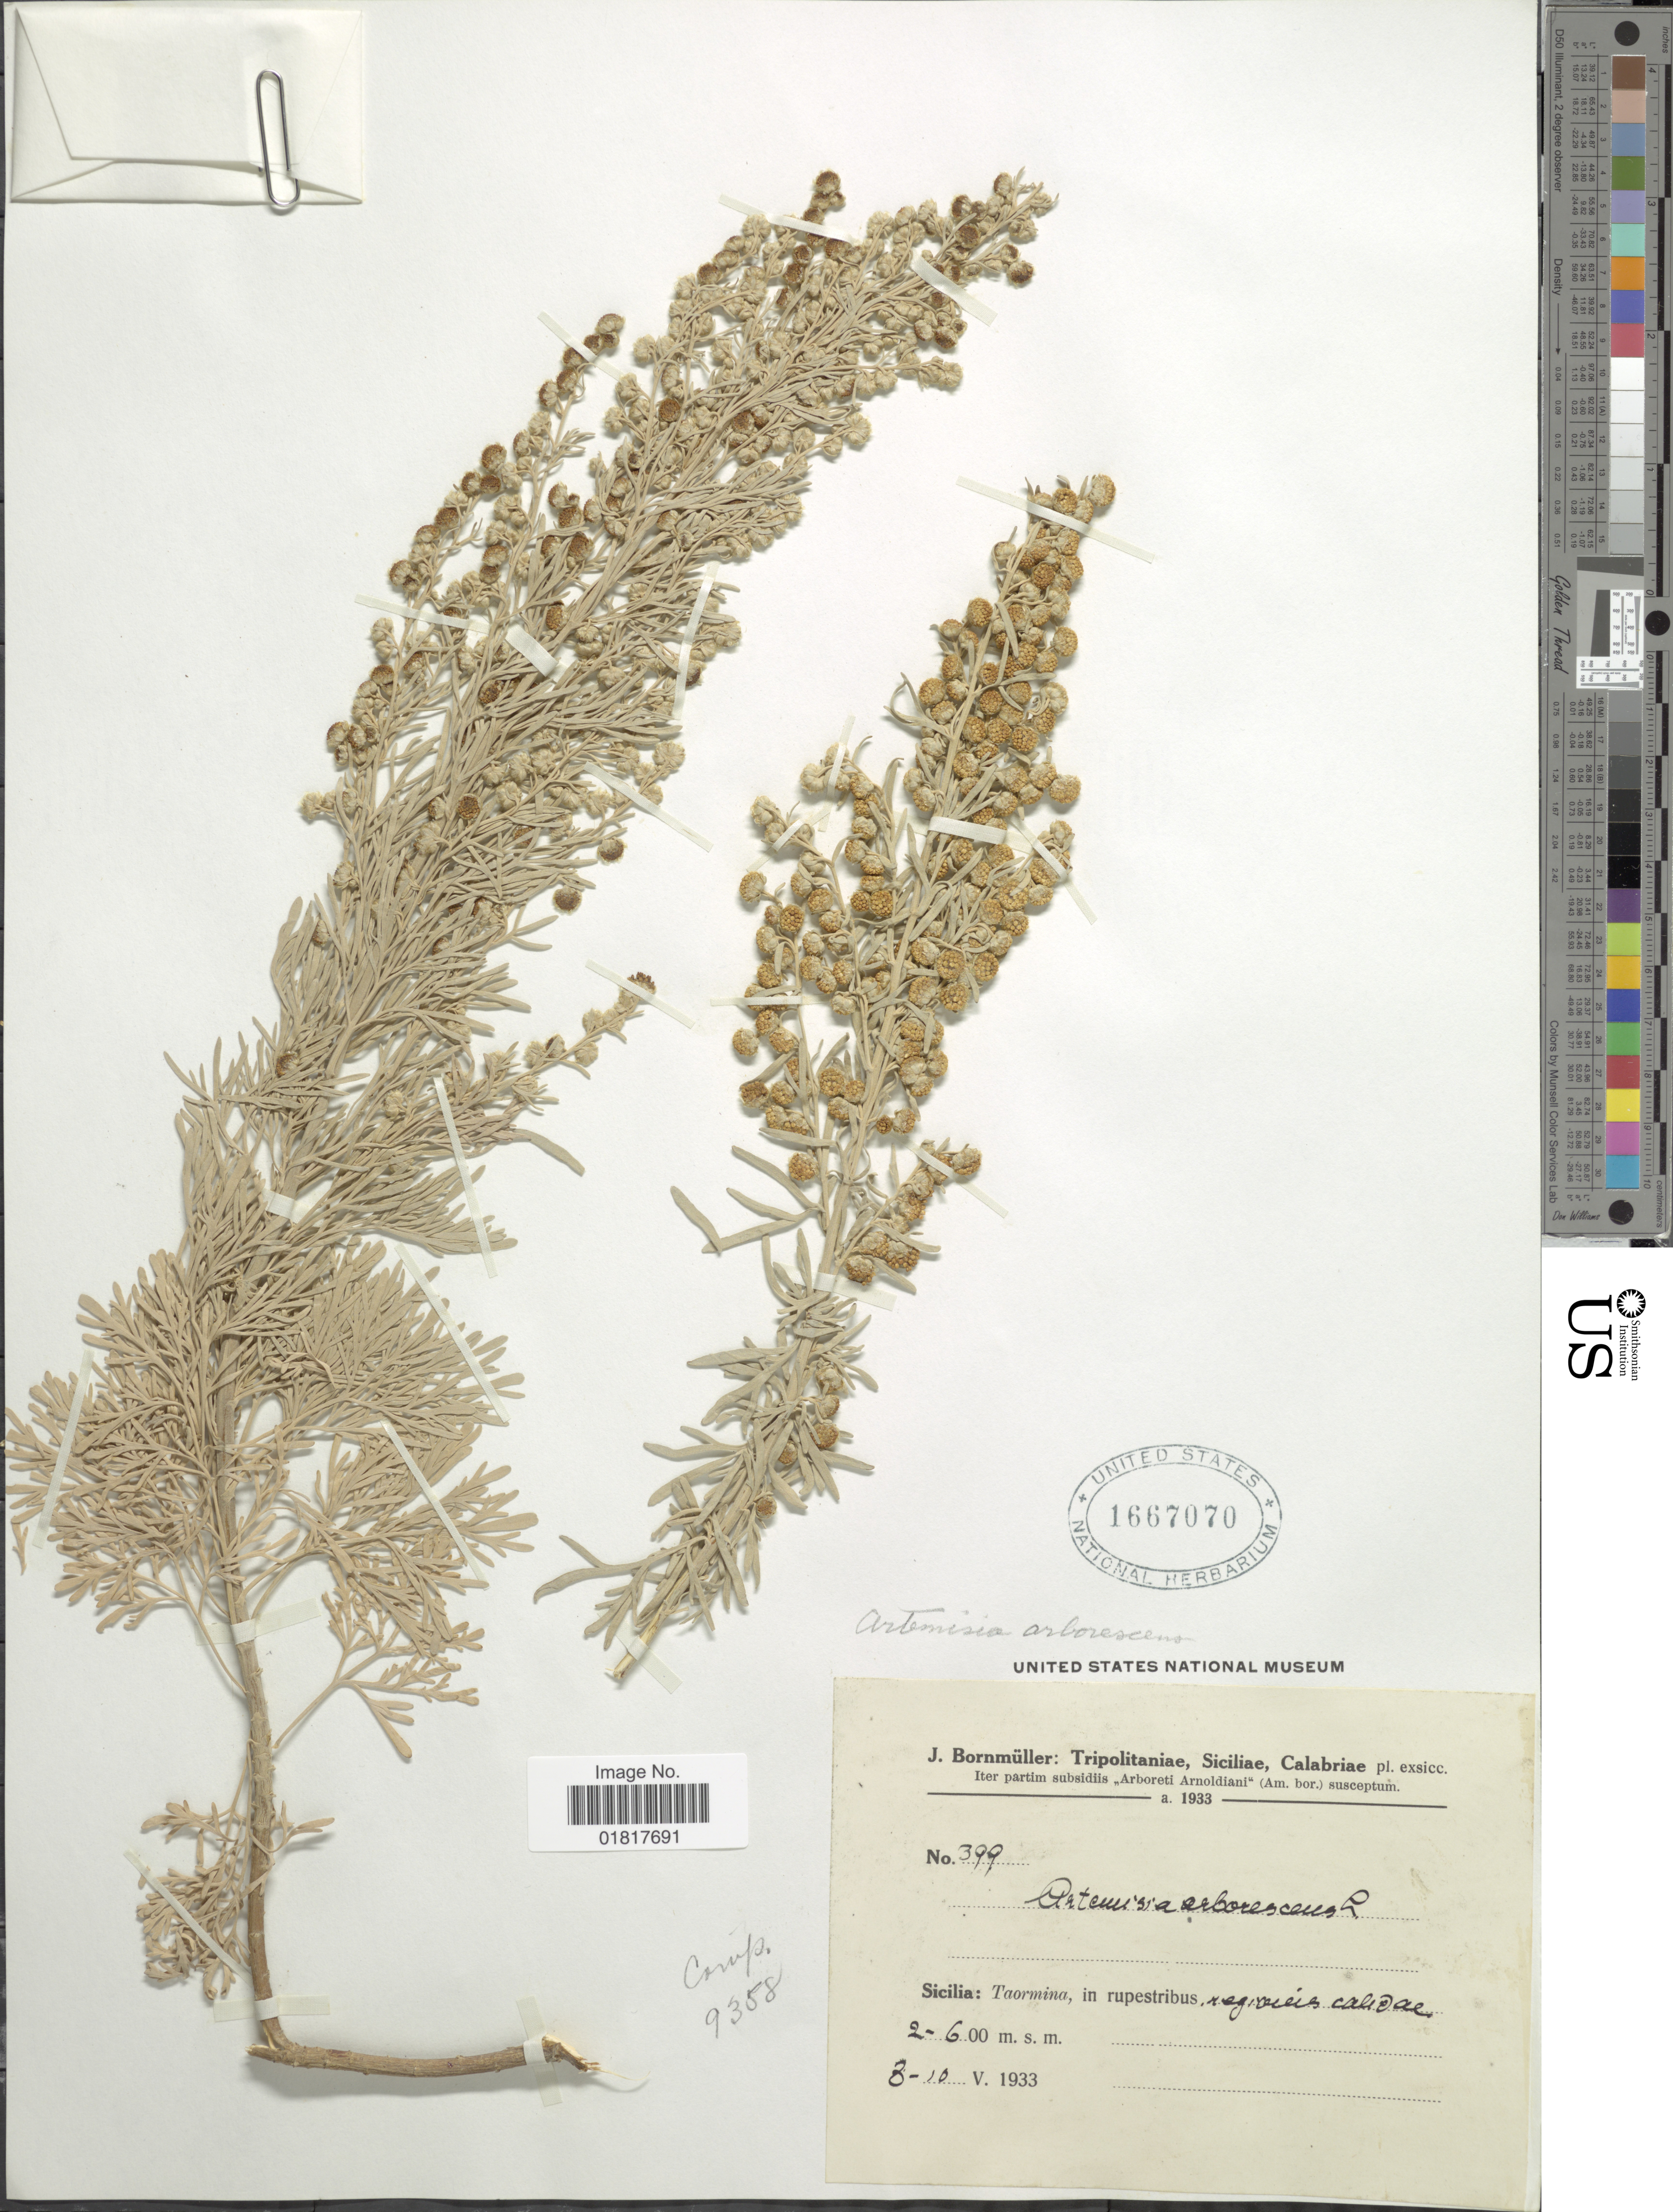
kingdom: Plantae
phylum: Tracheophyta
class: Magnoliopsida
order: Asterales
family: Asteraceae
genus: Artemisia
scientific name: Artemisia arborescens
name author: L.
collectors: J. Bornmüller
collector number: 399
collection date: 1933-05-03/1933-05-10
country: Italy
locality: Sicilia: Taormina, in rupestribus, regiones calidae [interpreted]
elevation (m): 200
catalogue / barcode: US 1667070